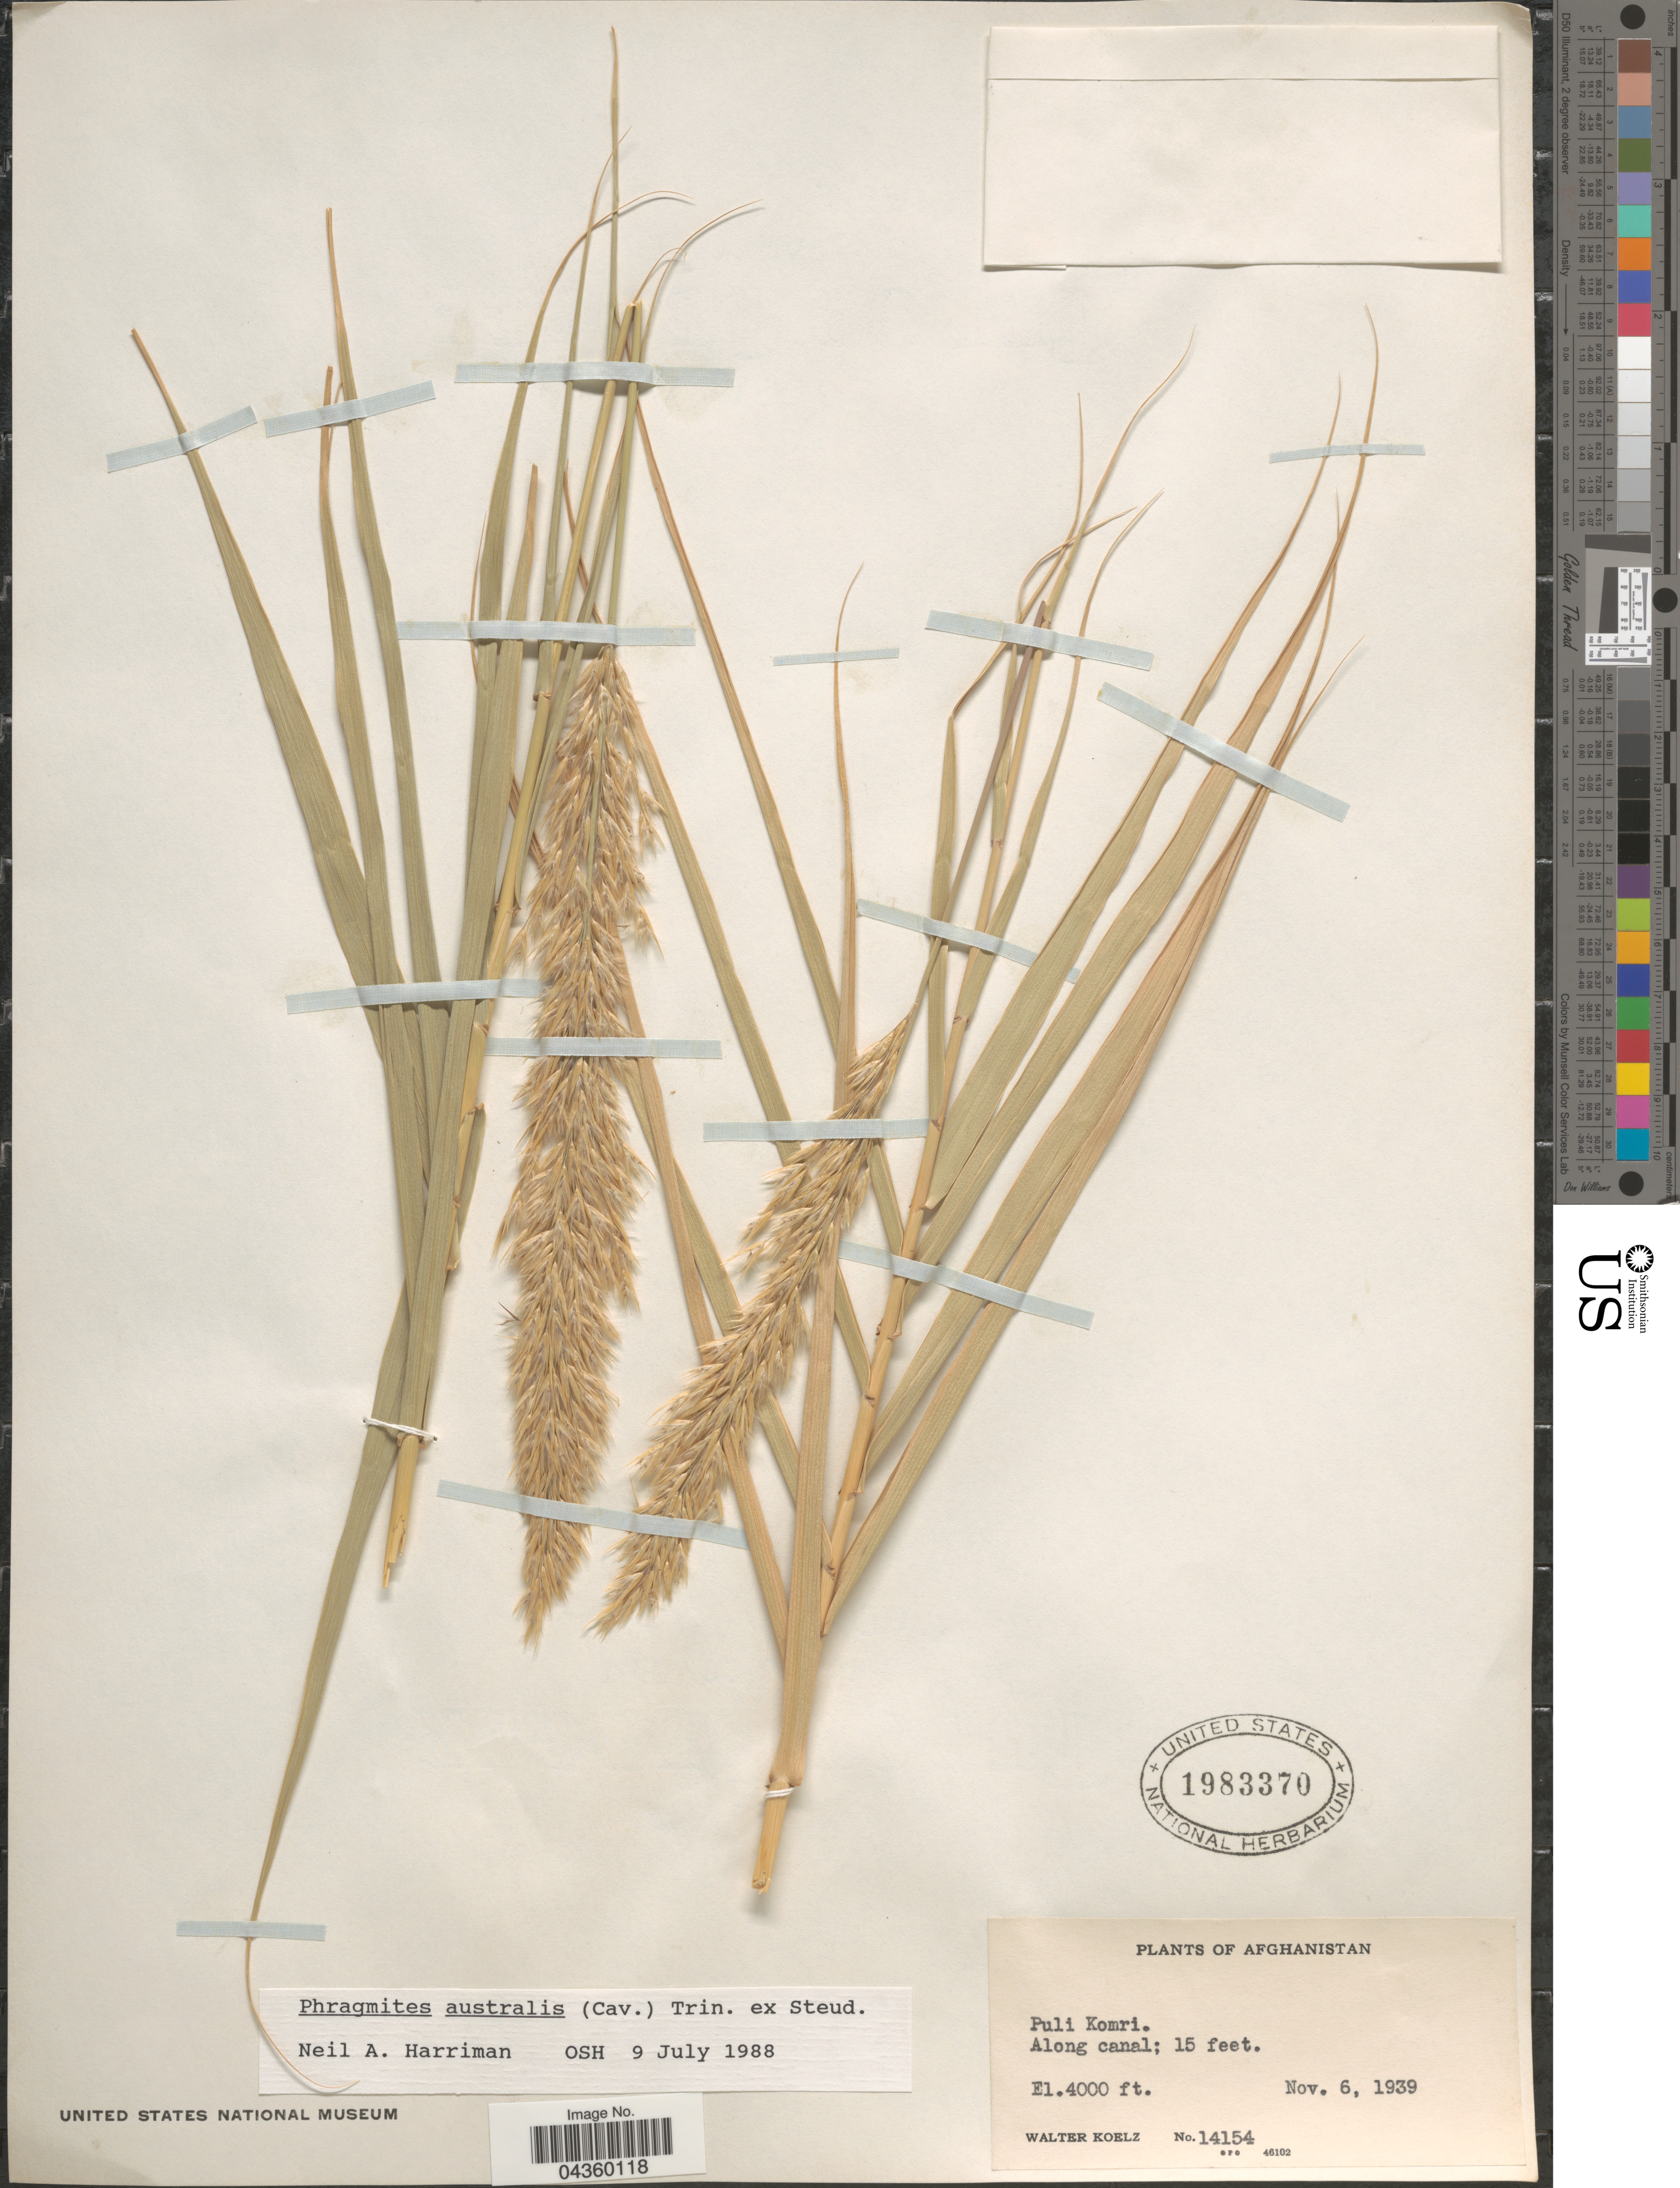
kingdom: Plantae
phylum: Tracheophyta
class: Liliopsida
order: Poales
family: Poaceae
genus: Phragmites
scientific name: Phragmites australis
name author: (Cav.) Trin. ex Steud.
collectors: W. N. Koelz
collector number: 14154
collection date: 1939-11-06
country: Afghanistan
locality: Puli Komri.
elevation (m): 5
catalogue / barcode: US 1983370